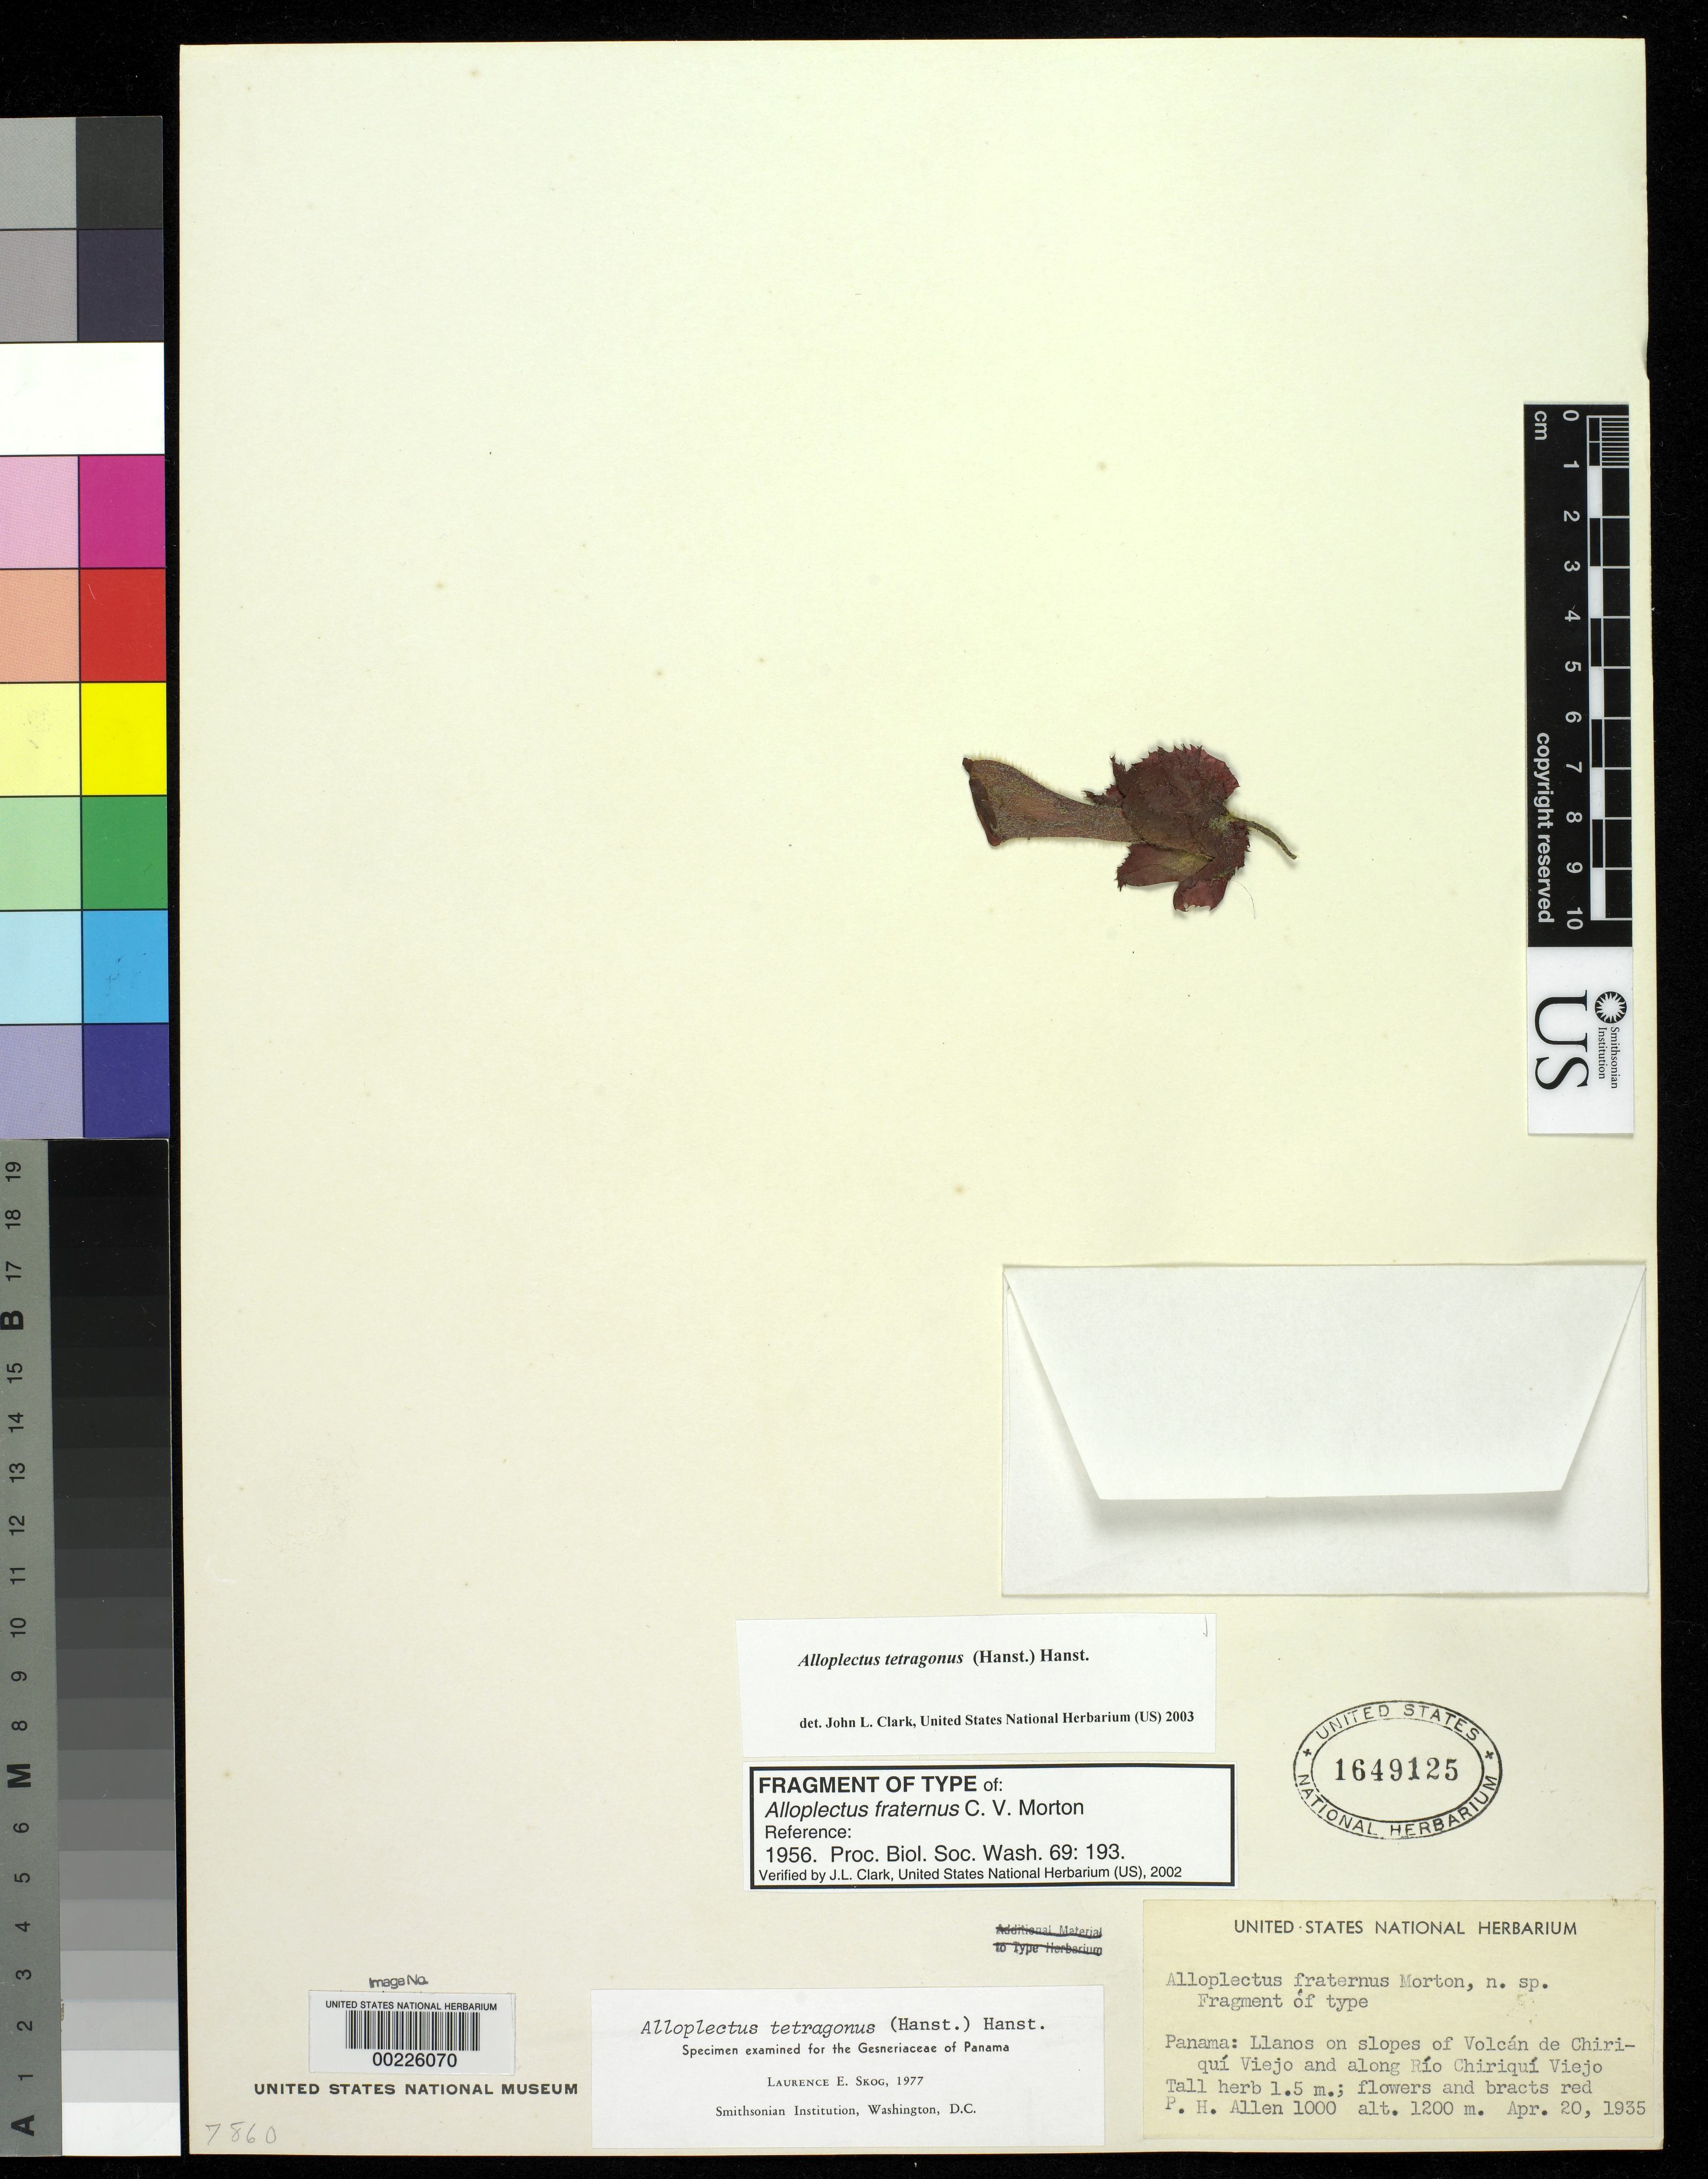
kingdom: Plantae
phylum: Tracheophyta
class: Magnoliopsida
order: Lamiales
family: Gesneriaceae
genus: Alloplectus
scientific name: Alloplectus fraternus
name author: C.V. Morton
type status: Isotype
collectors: P. H. Allen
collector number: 1000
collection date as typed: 20 Apr 1935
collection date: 1935-04-20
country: Panama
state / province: Chiriquí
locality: Llanos on slopes of Volcán de Chiriquí Viejo and along Río Chiriquí Viejo.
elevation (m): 1200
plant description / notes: Fragment of type.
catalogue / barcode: US 1649125